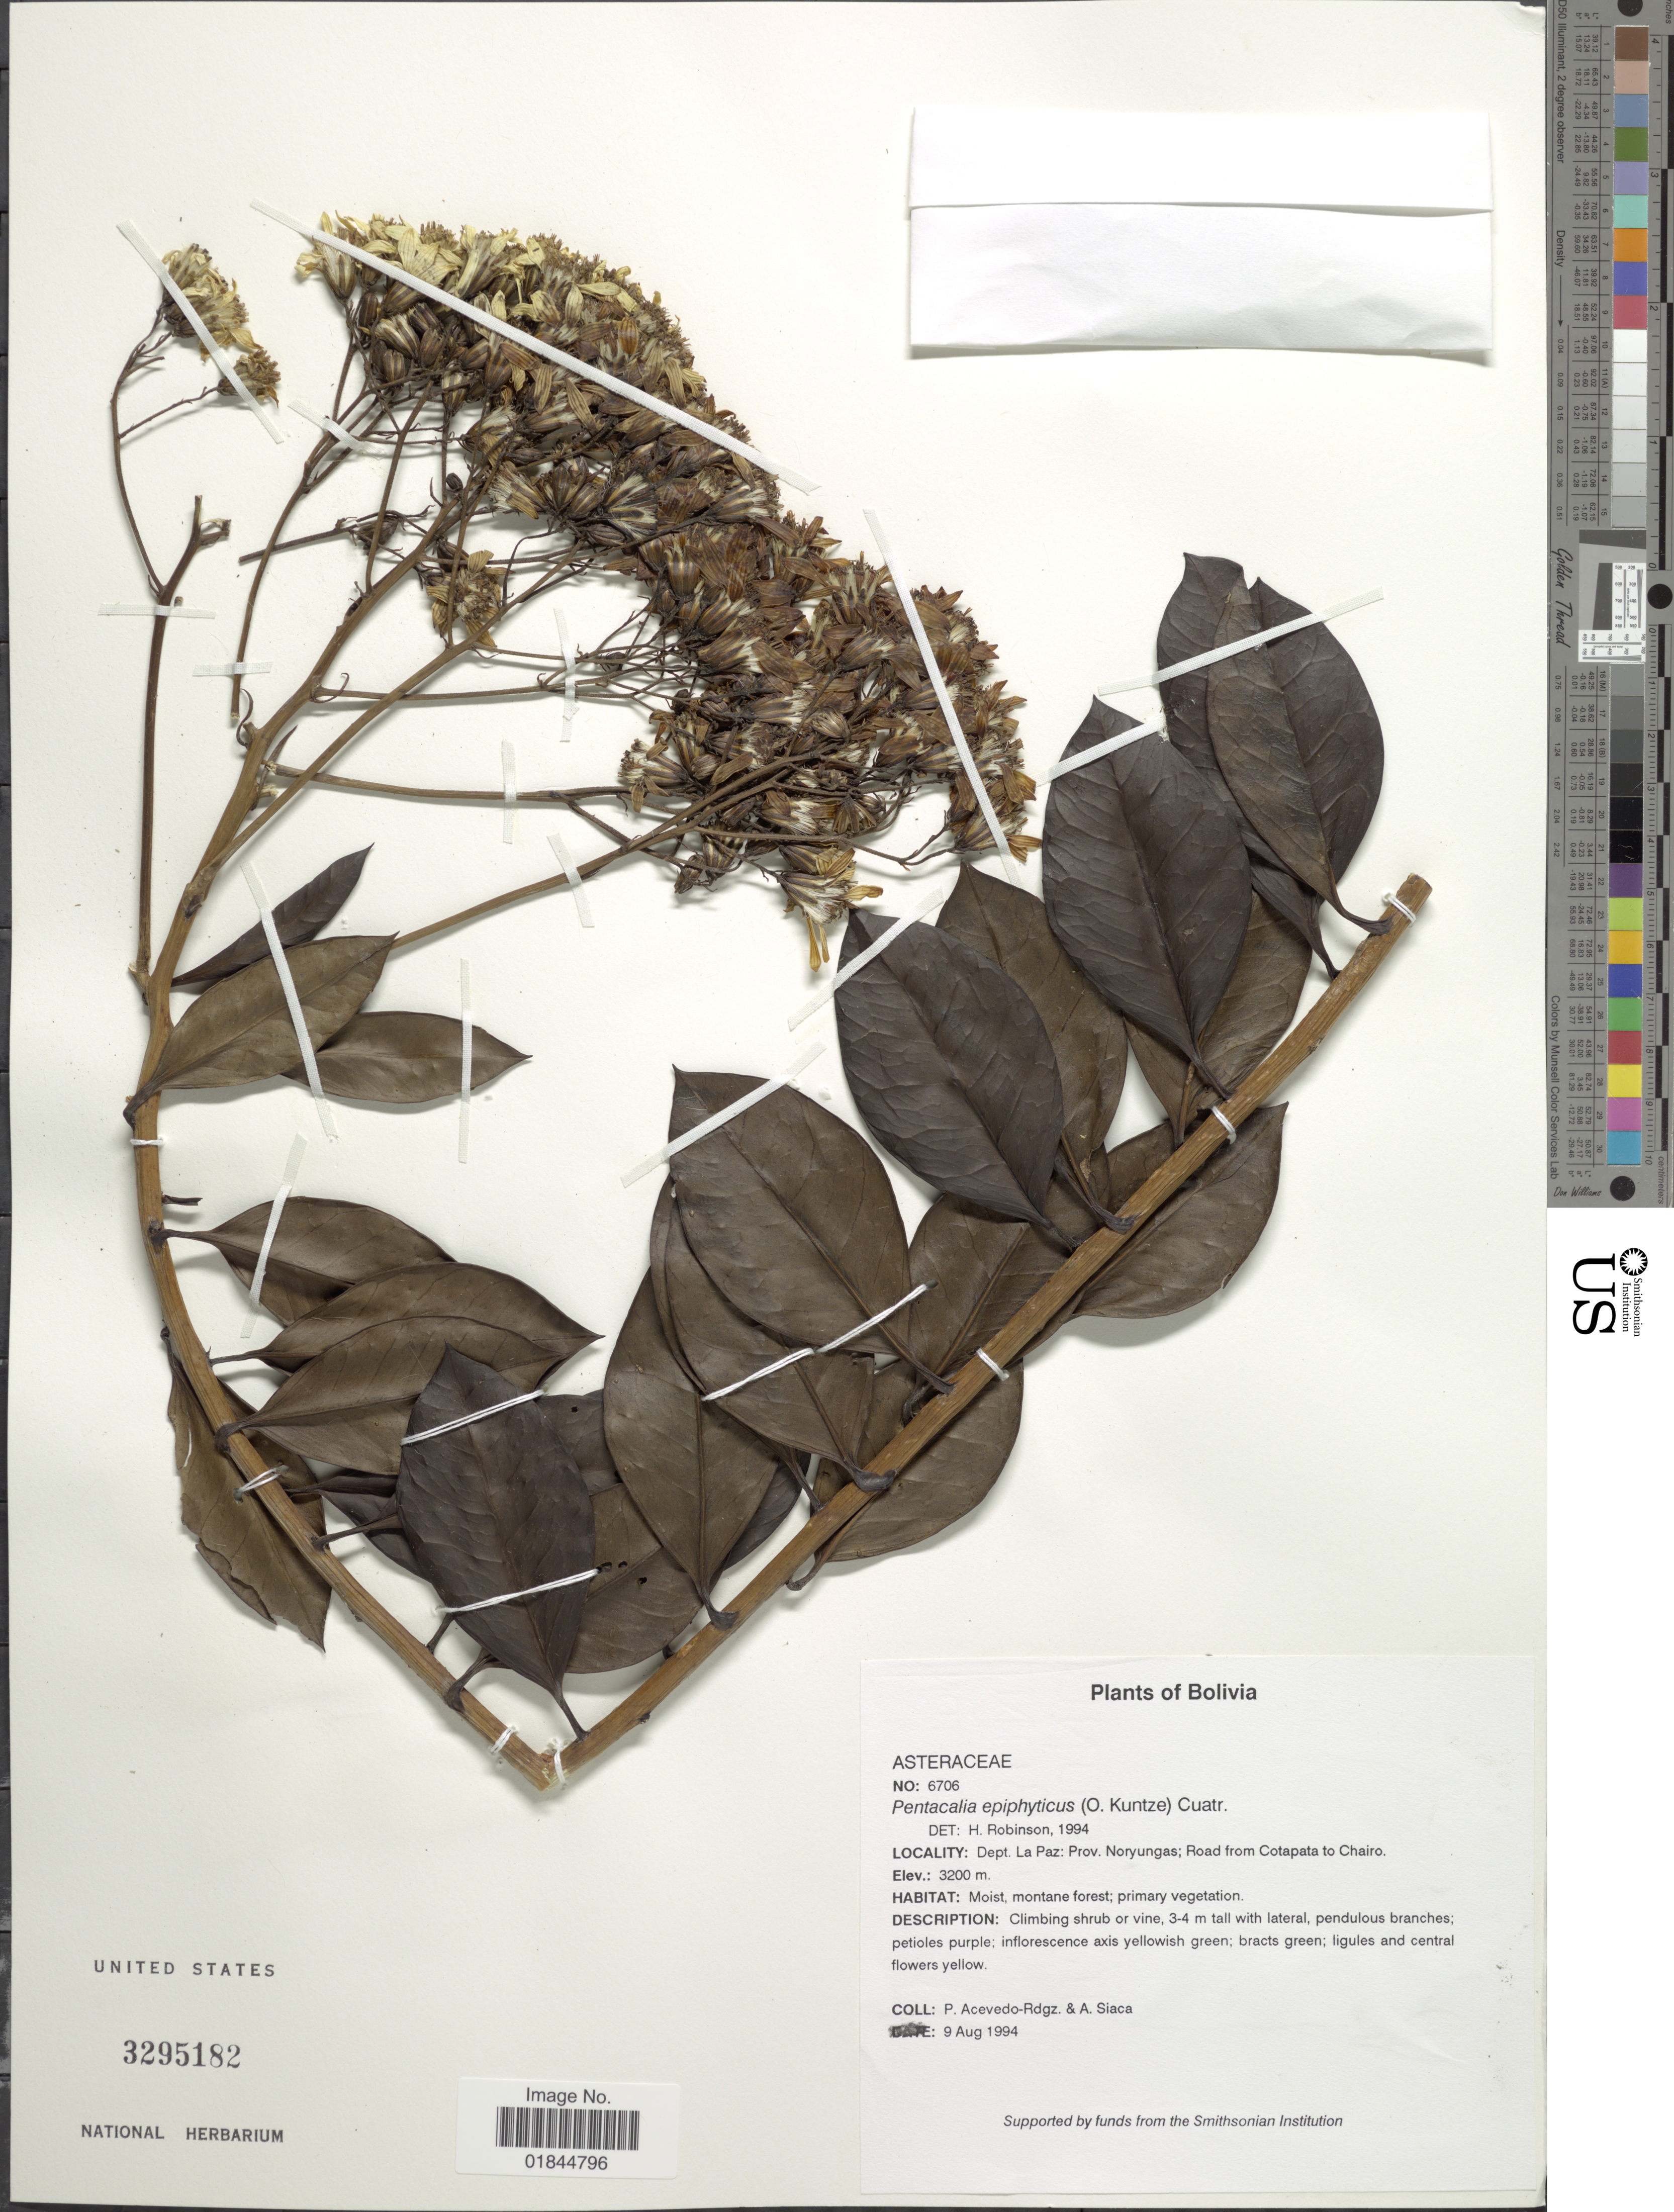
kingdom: Plantae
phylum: Tracheophyta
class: Magnoliopsida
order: Asterales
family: Asteraceae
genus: Pentacalia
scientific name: Pentacalia epiphytica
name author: (Kuntze) Cuatrec.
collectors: P. Acevedo-Rodr. & A. Siaca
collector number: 6706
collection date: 1994-08-09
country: Bolivia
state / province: La Paz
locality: Dept. La Paz: Prov. Noryungas; Road from Cotapata to Chairo.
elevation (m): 3200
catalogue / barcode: US 3295182